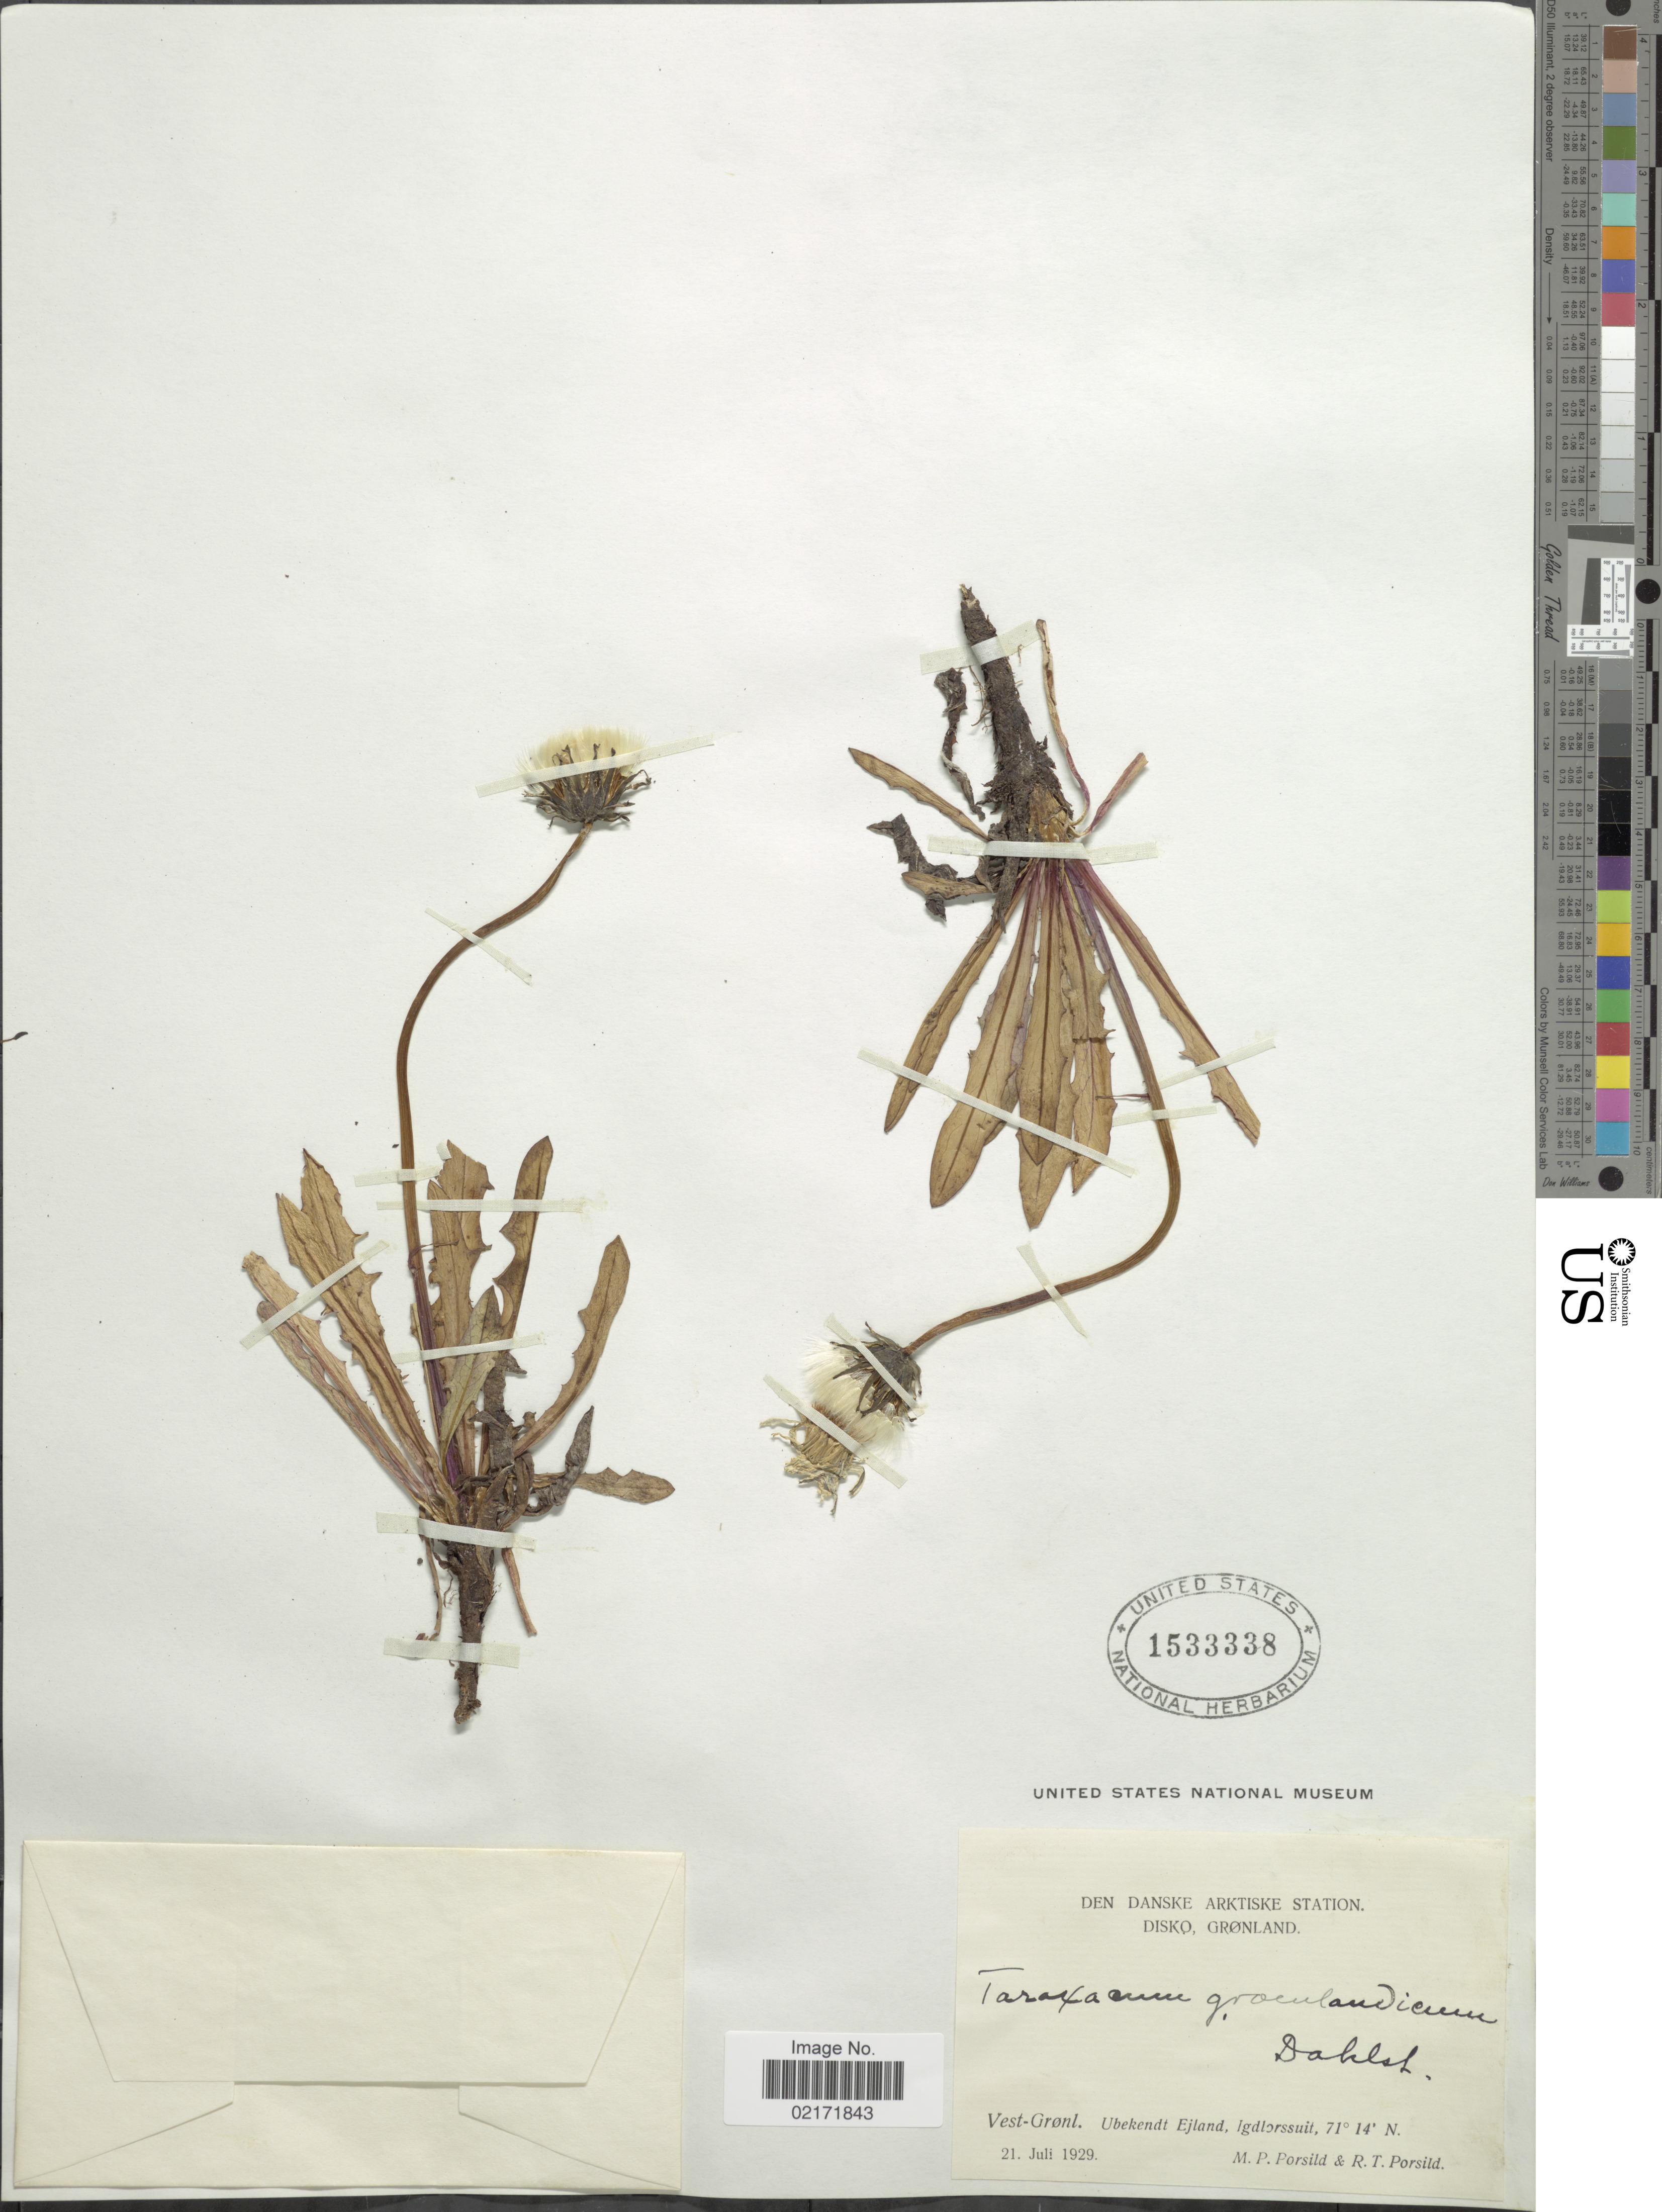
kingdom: Plantae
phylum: Tracheophyta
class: Magnoliopsida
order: Asterales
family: Asteraceae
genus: Taraxacum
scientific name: Taraxacum groenlandicum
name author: Dahlst.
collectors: M. P. Porsild & R. T. Porsild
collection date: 1929-07-21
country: Greenland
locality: Den Danske Arktiske Station, Disko, Vest-Grønl., Ubekendt Ejland, Igdlorssuit.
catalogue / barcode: US 1533338